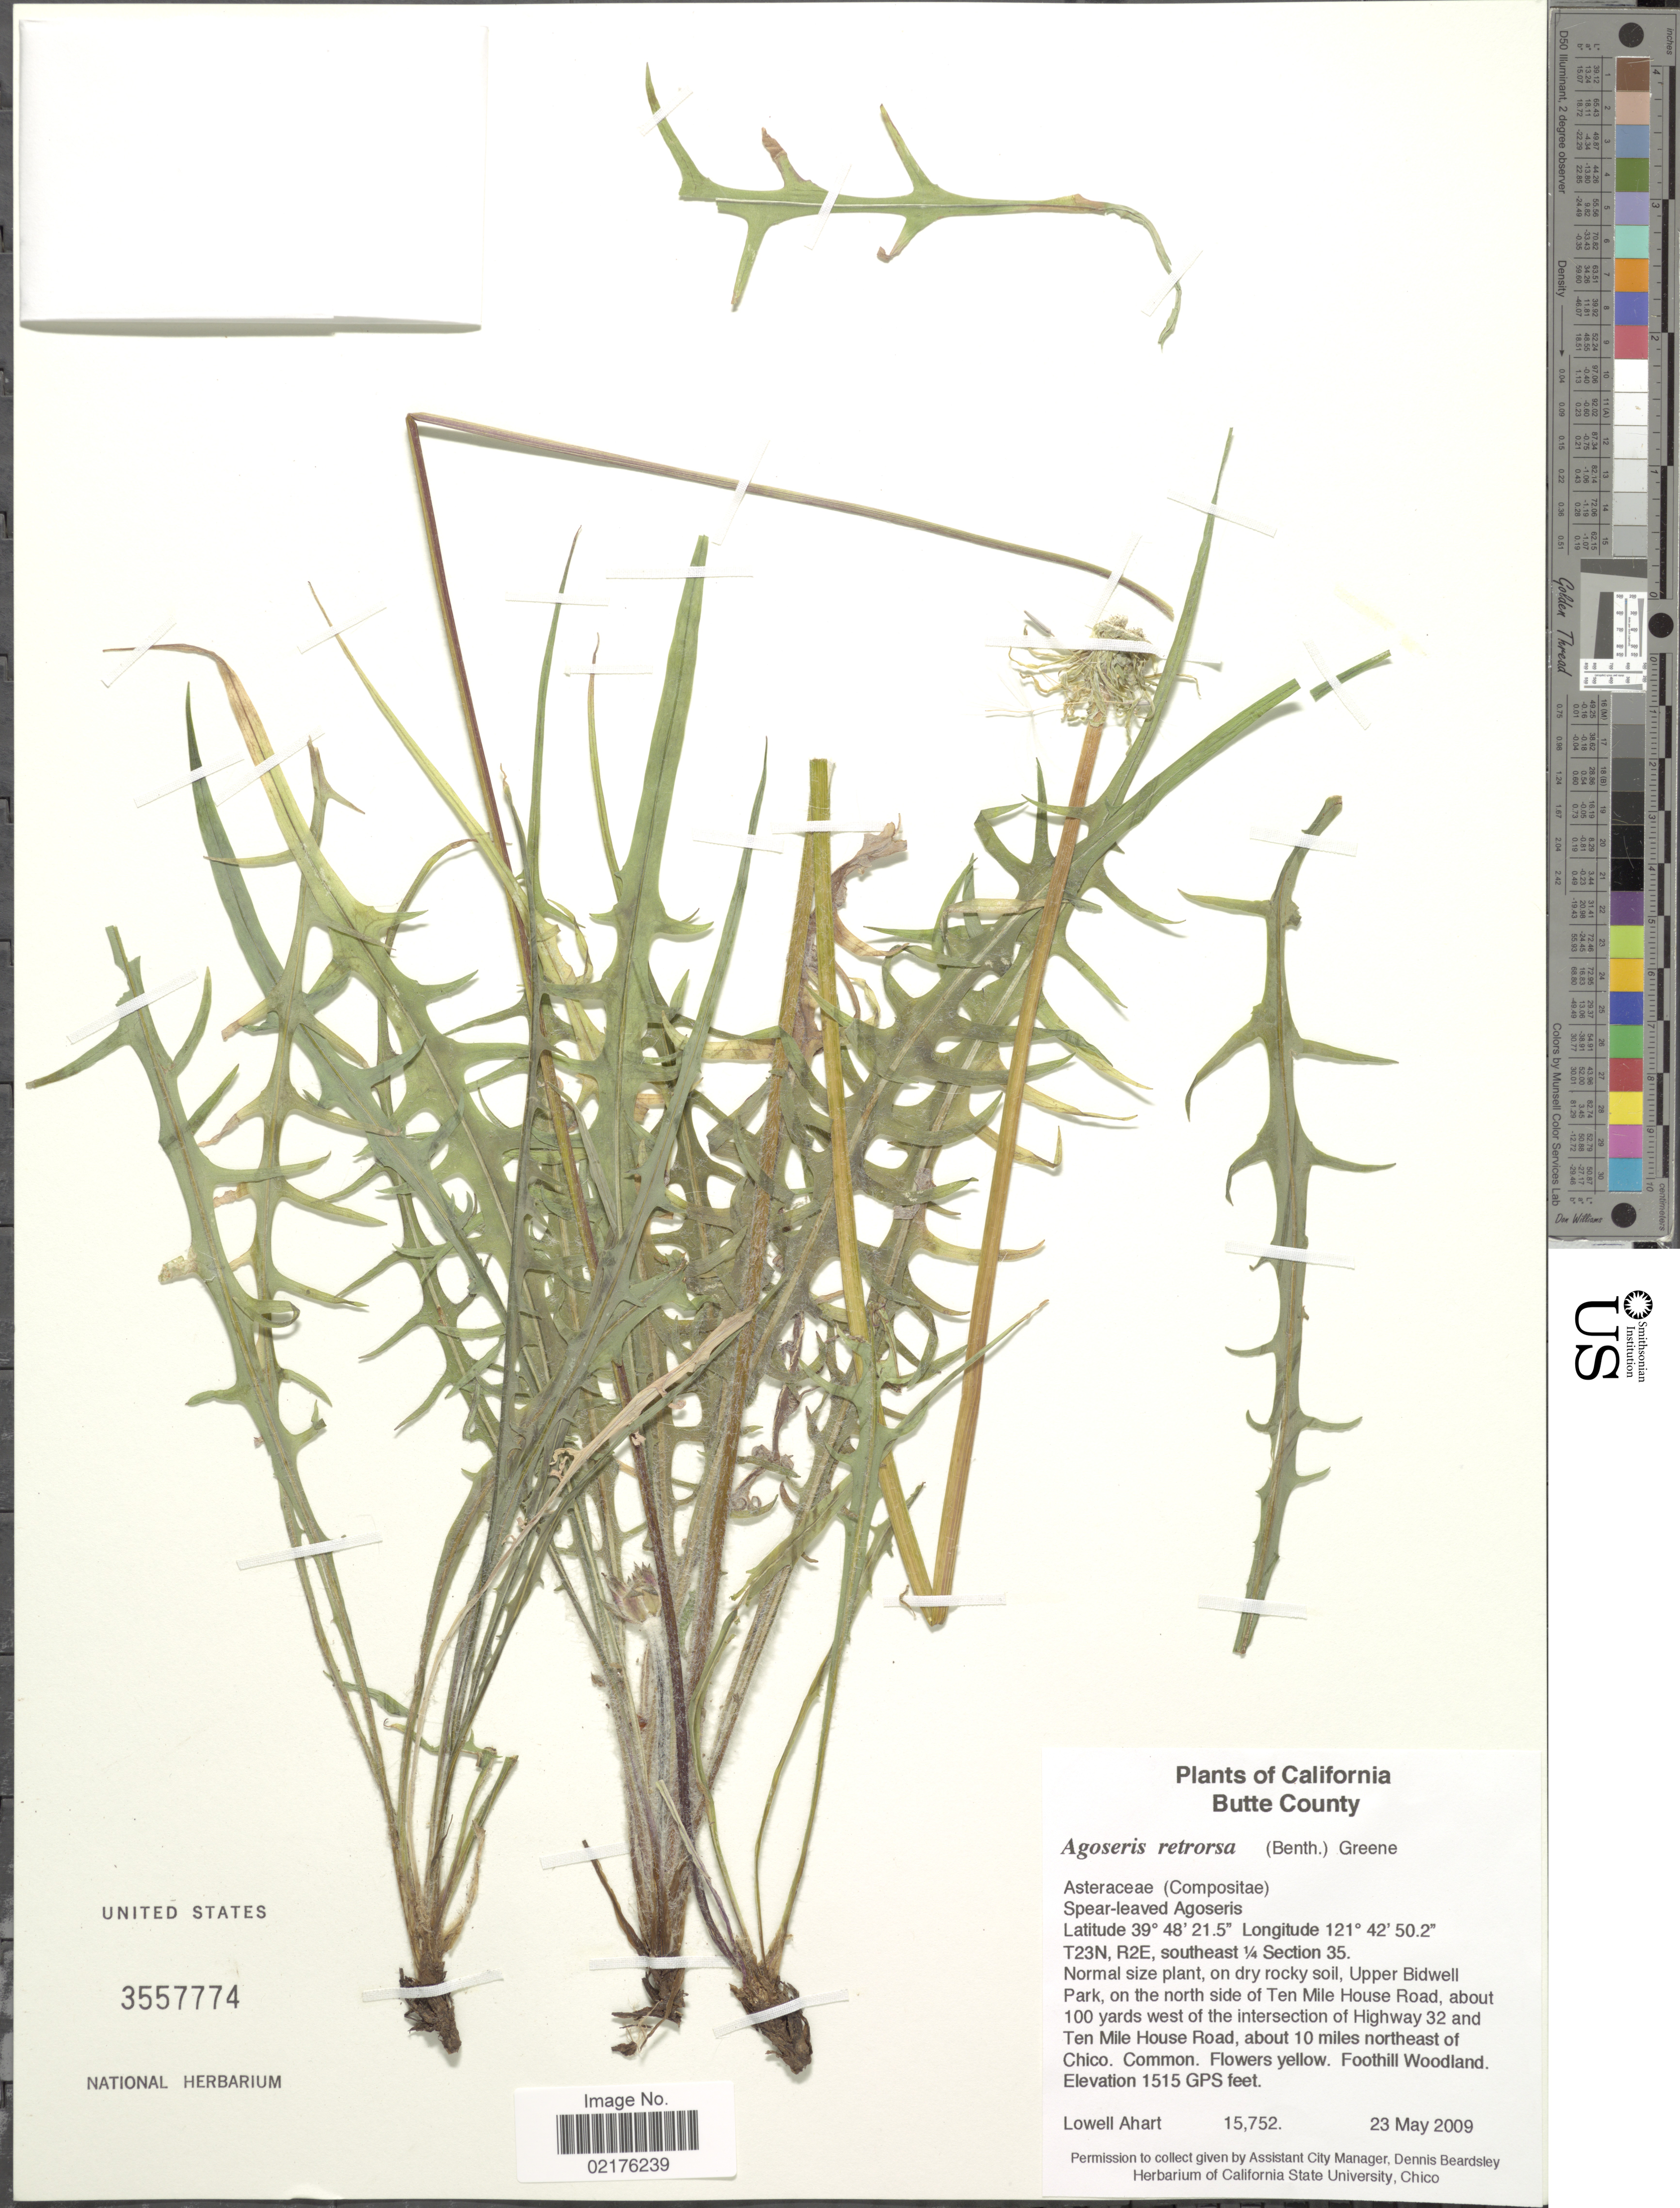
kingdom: Plantae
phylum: Tracheophyta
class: Magnoliopsida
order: Asterales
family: Asteraceae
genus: Agoseris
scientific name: Agoseris retrorsa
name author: (Benth.) Greene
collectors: L. Ahart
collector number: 15752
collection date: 2009-05-23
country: United States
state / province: California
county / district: Butte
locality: Butte County, T23N, R2E, southeast ¼ Section 35, Upper Bidwell park, on the north side of Ten Mile House Road, about 100 yards west of the intersection of Highway 32 and Ten Mile House Road, about 10 miles northeast of Chico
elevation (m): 462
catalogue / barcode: US 3557774